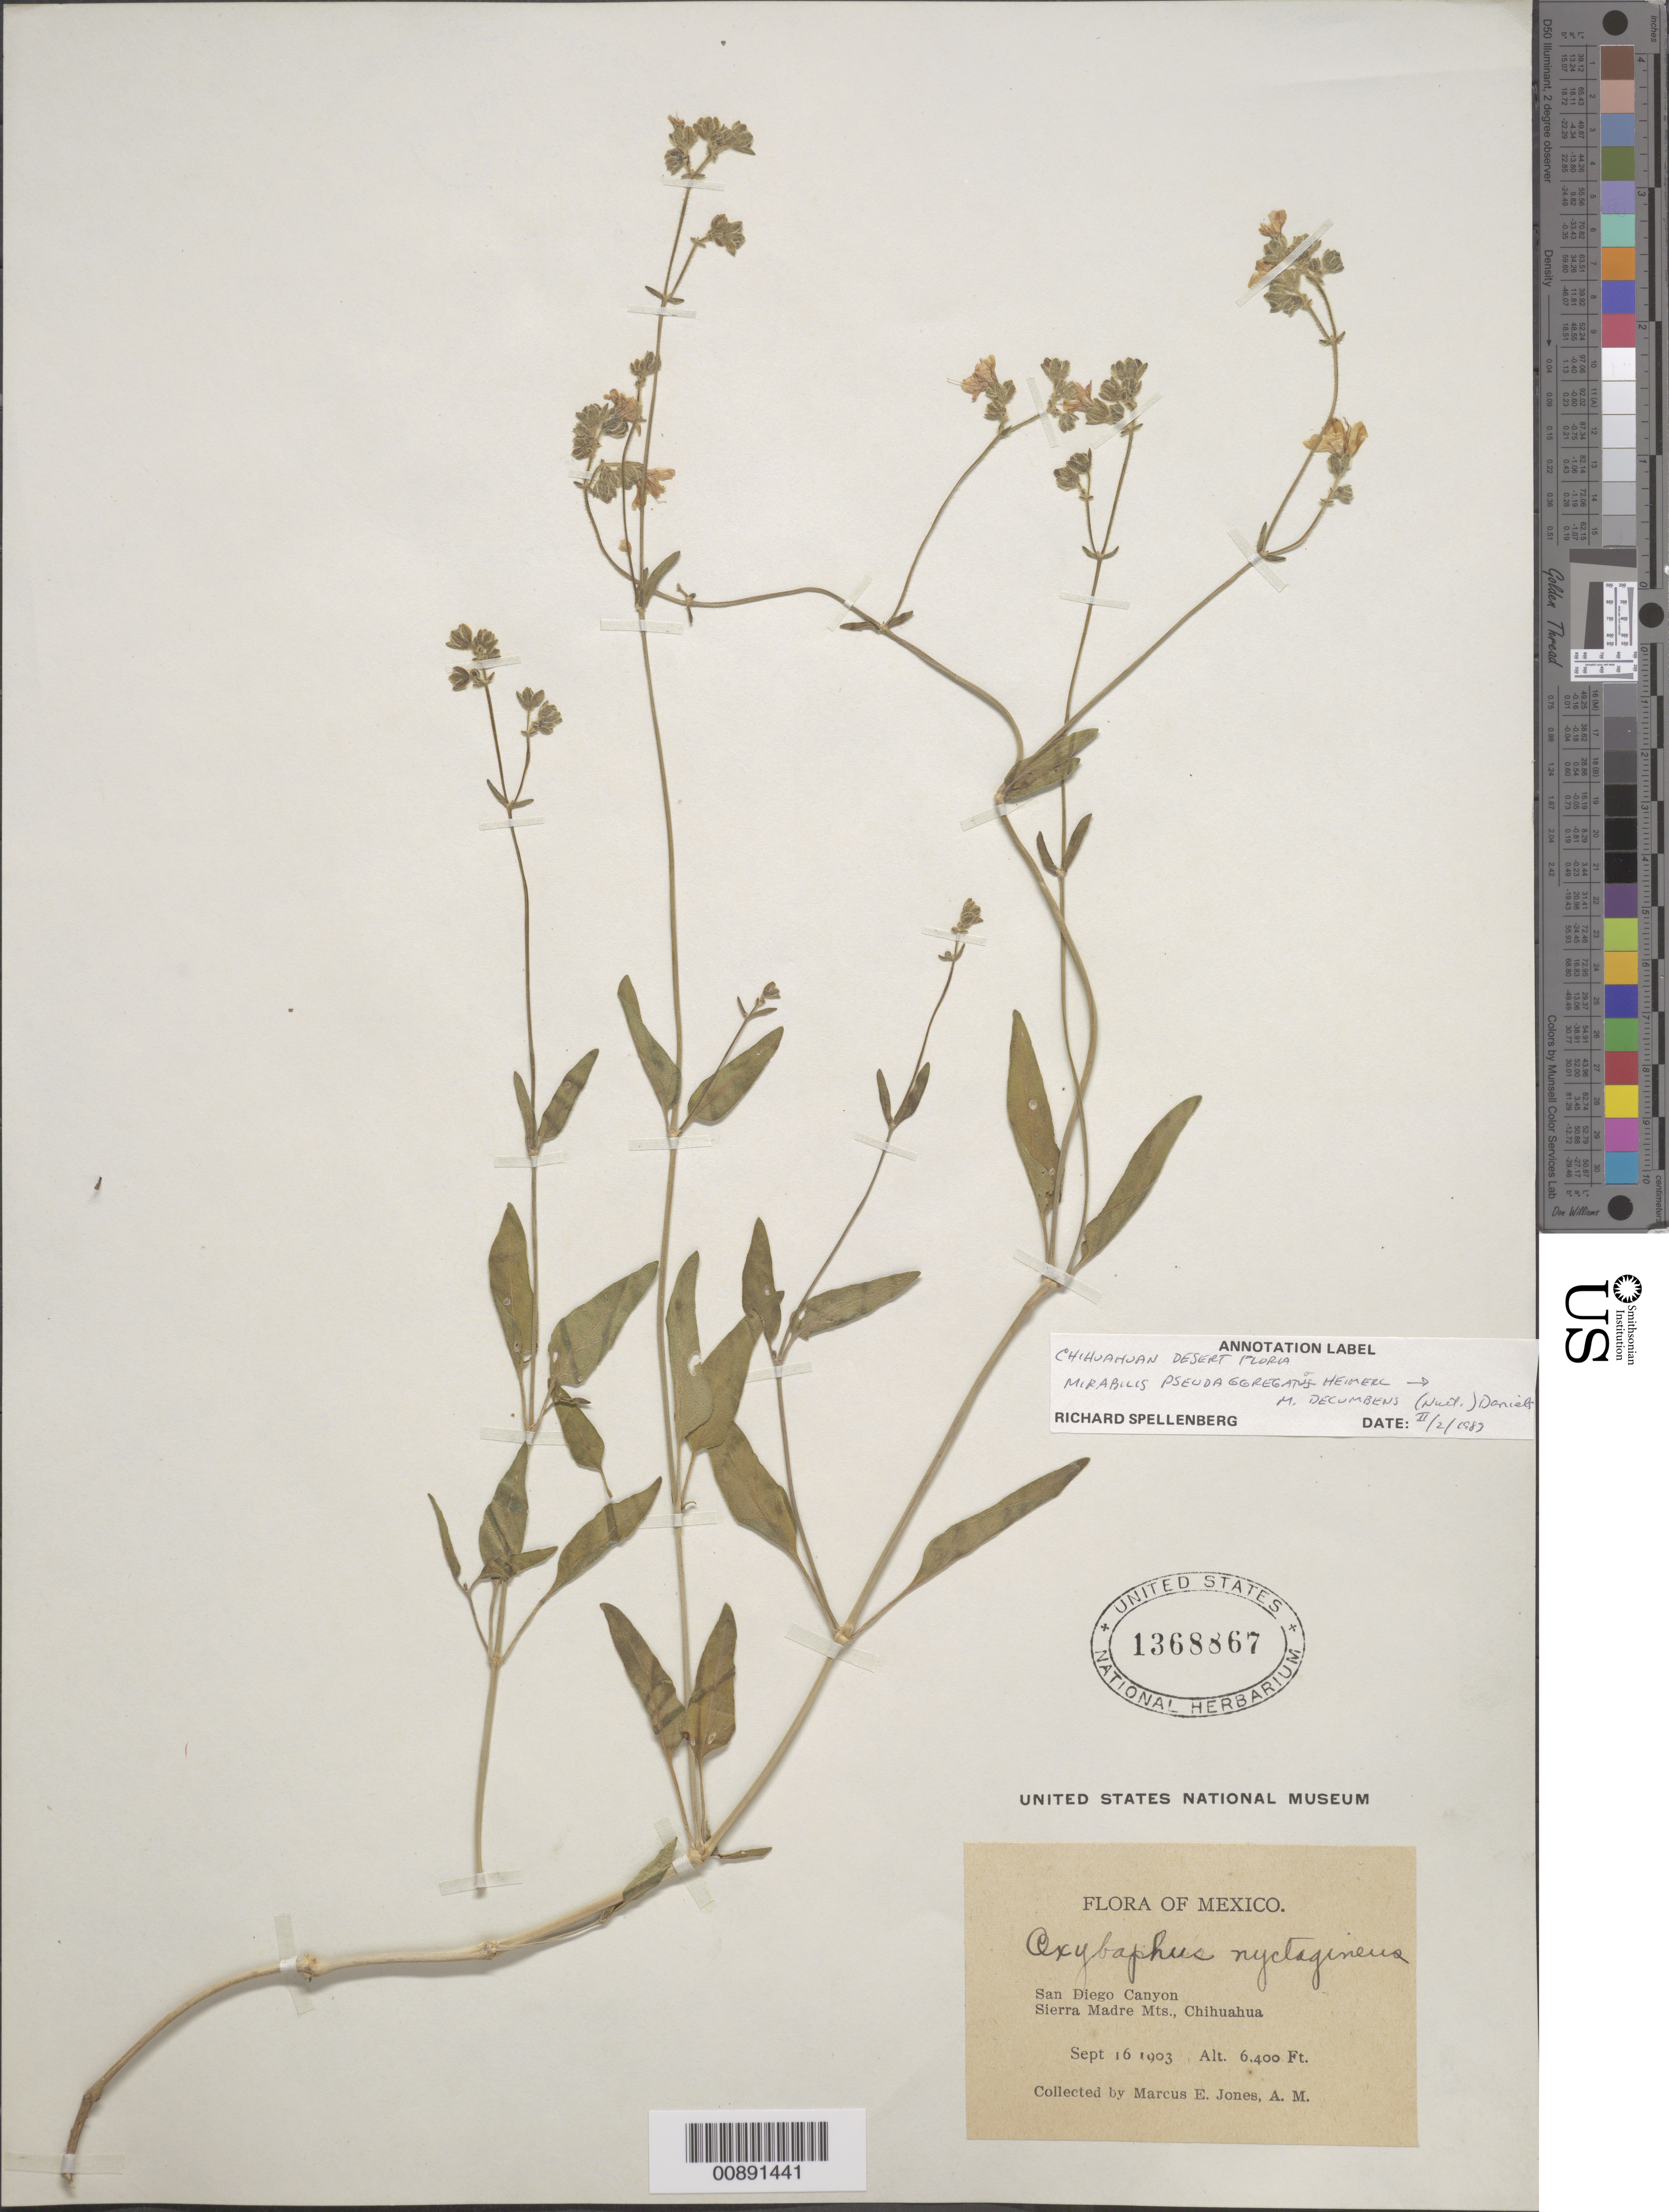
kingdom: Plantae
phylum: Tracheophyta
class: Magnoliopsida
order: Caryophyllales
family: Nyctaginaceae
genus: Mirabilis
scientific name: Mirabilis pseudaggregata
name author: Heimerl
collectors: M. E. Jones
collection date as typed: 16 Sep 1903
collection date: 1903-09-16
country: Mexico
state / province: Chihuahua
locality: San Diego Canyon, Sierra Madre Mts., Chihuahua.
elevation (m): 1951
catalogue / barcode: US 1368867